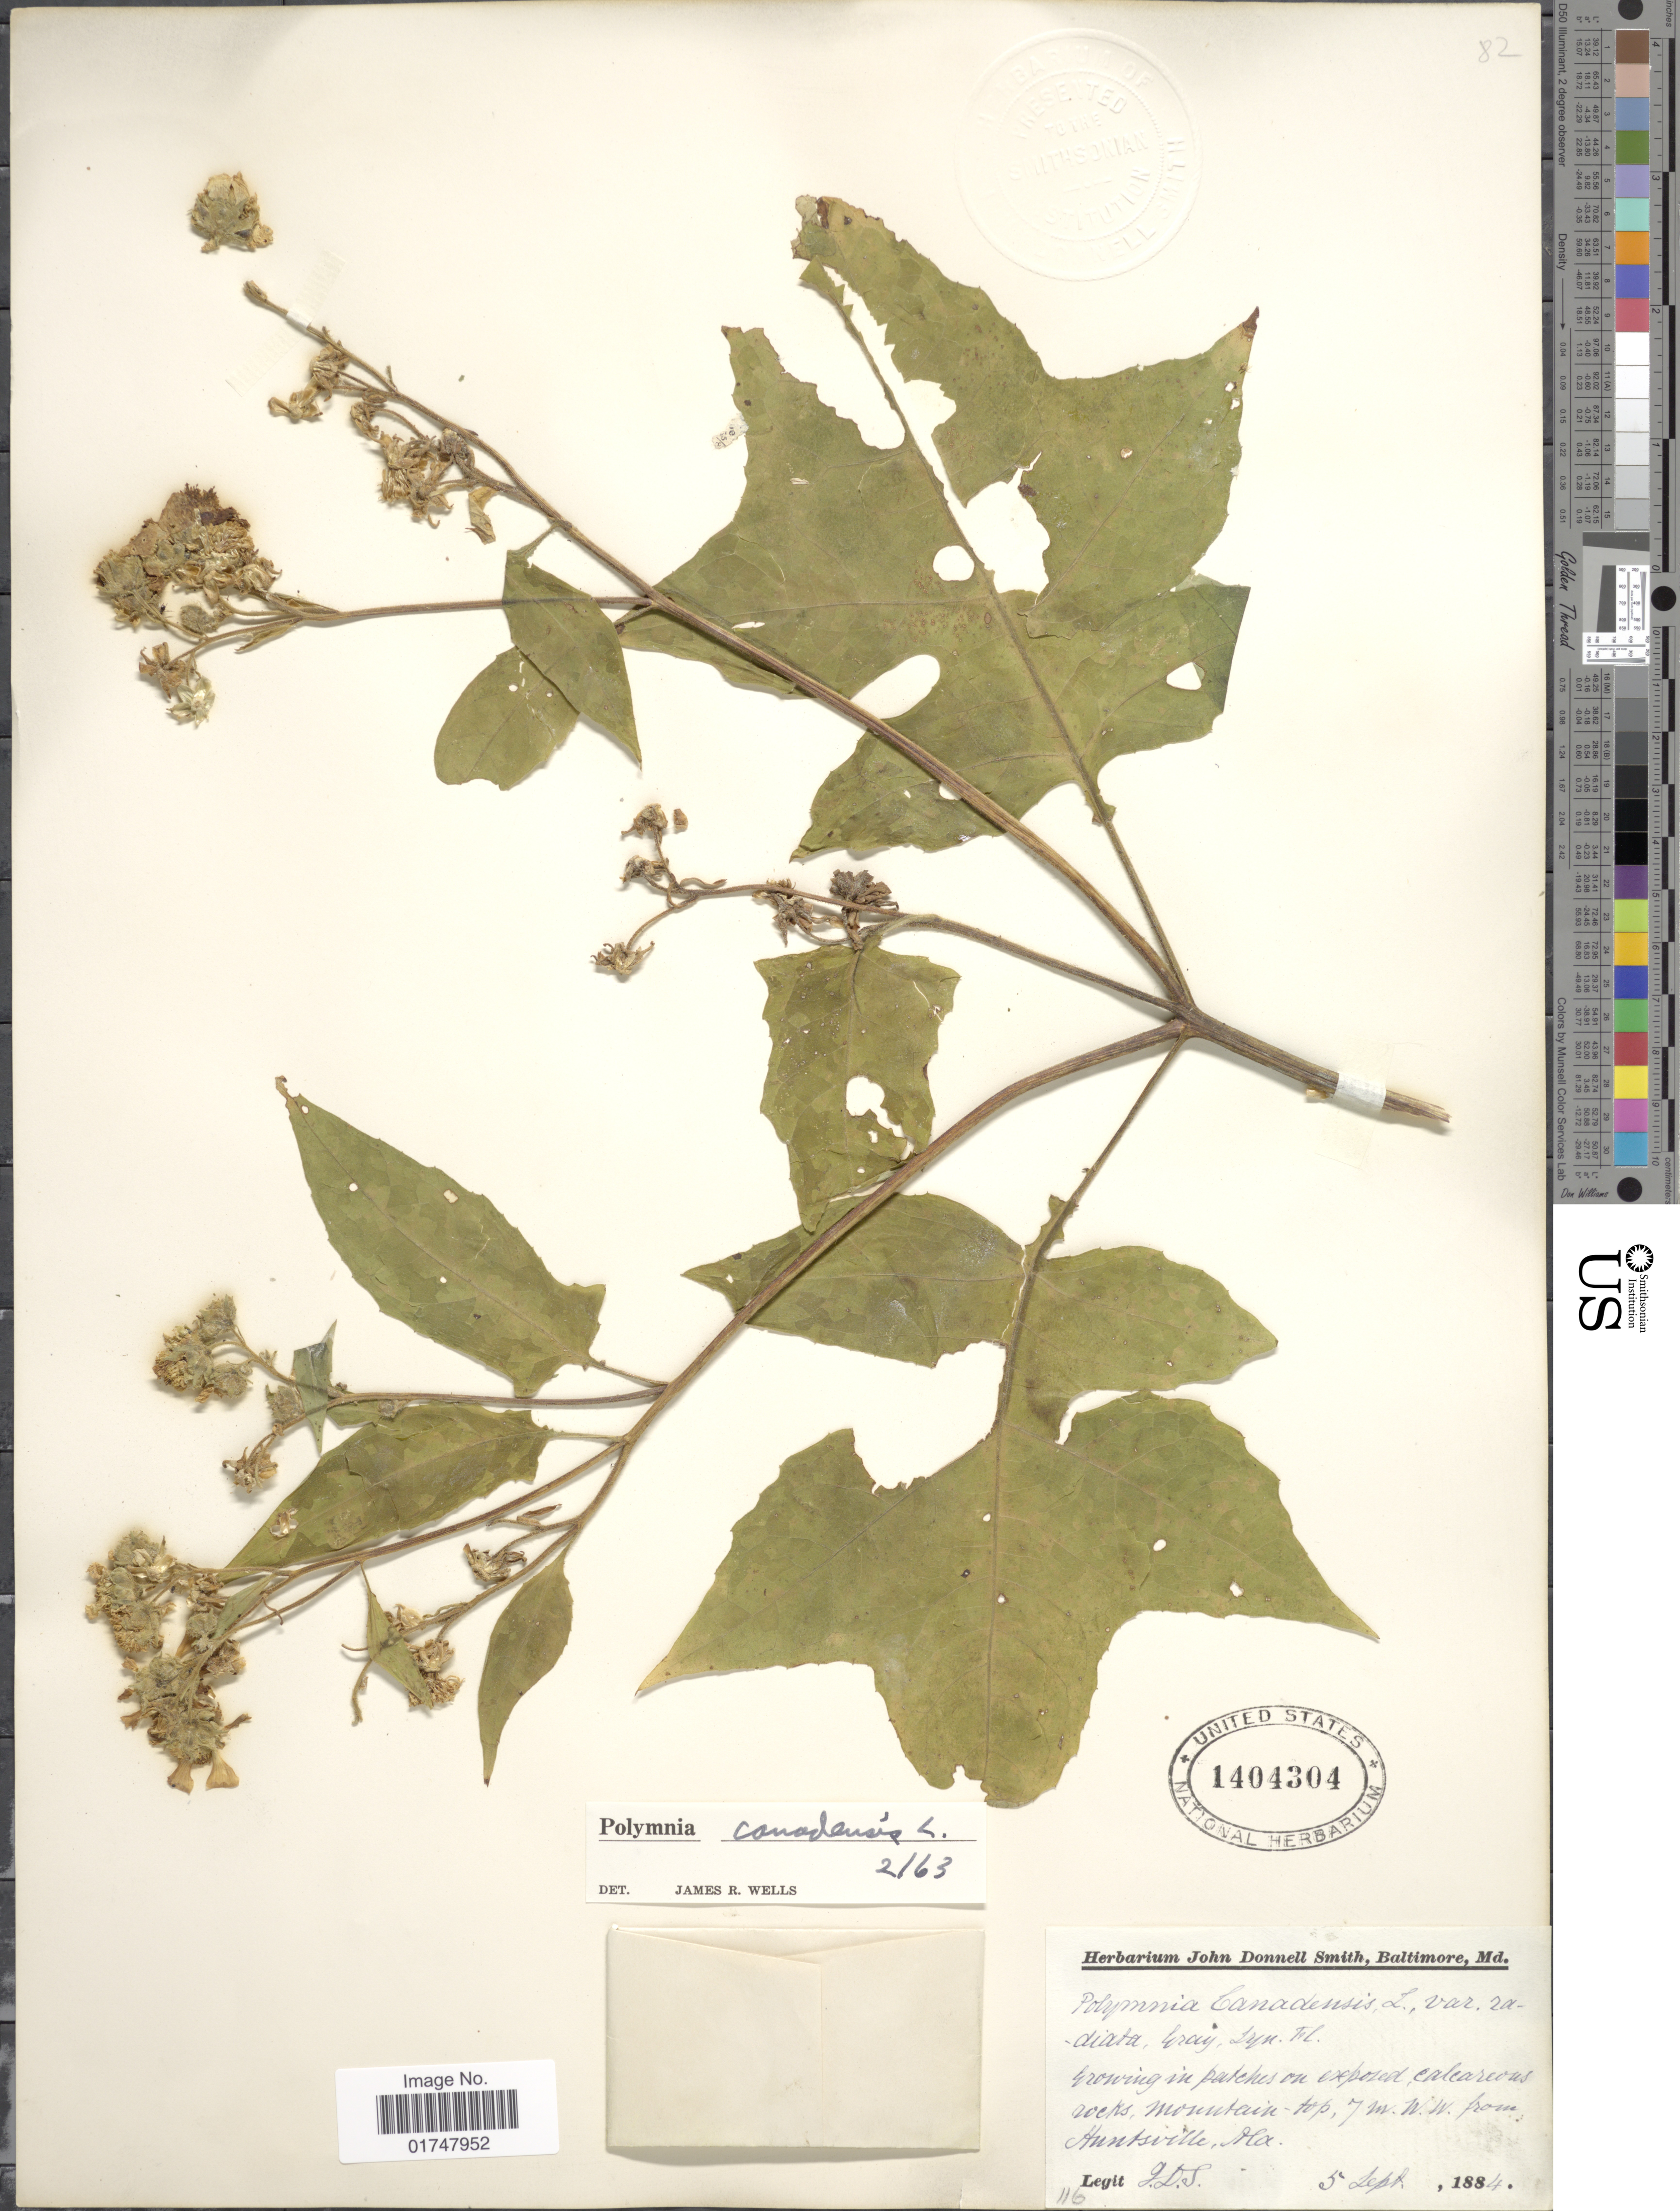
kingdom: Plantae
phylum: Tracheophyta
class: Magnoliopsida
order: Asterales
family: Asteraceae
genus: Polymnia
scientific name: Polymnia canadensis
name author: L.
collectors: J. Donnell Smith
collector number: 116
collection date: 1884-09-05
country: United States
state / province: Alabama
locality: Growing in patches on exposed, calcareous rocks, mountain top, 7 m. N. W. from Huntsville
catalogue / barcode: US 1404304